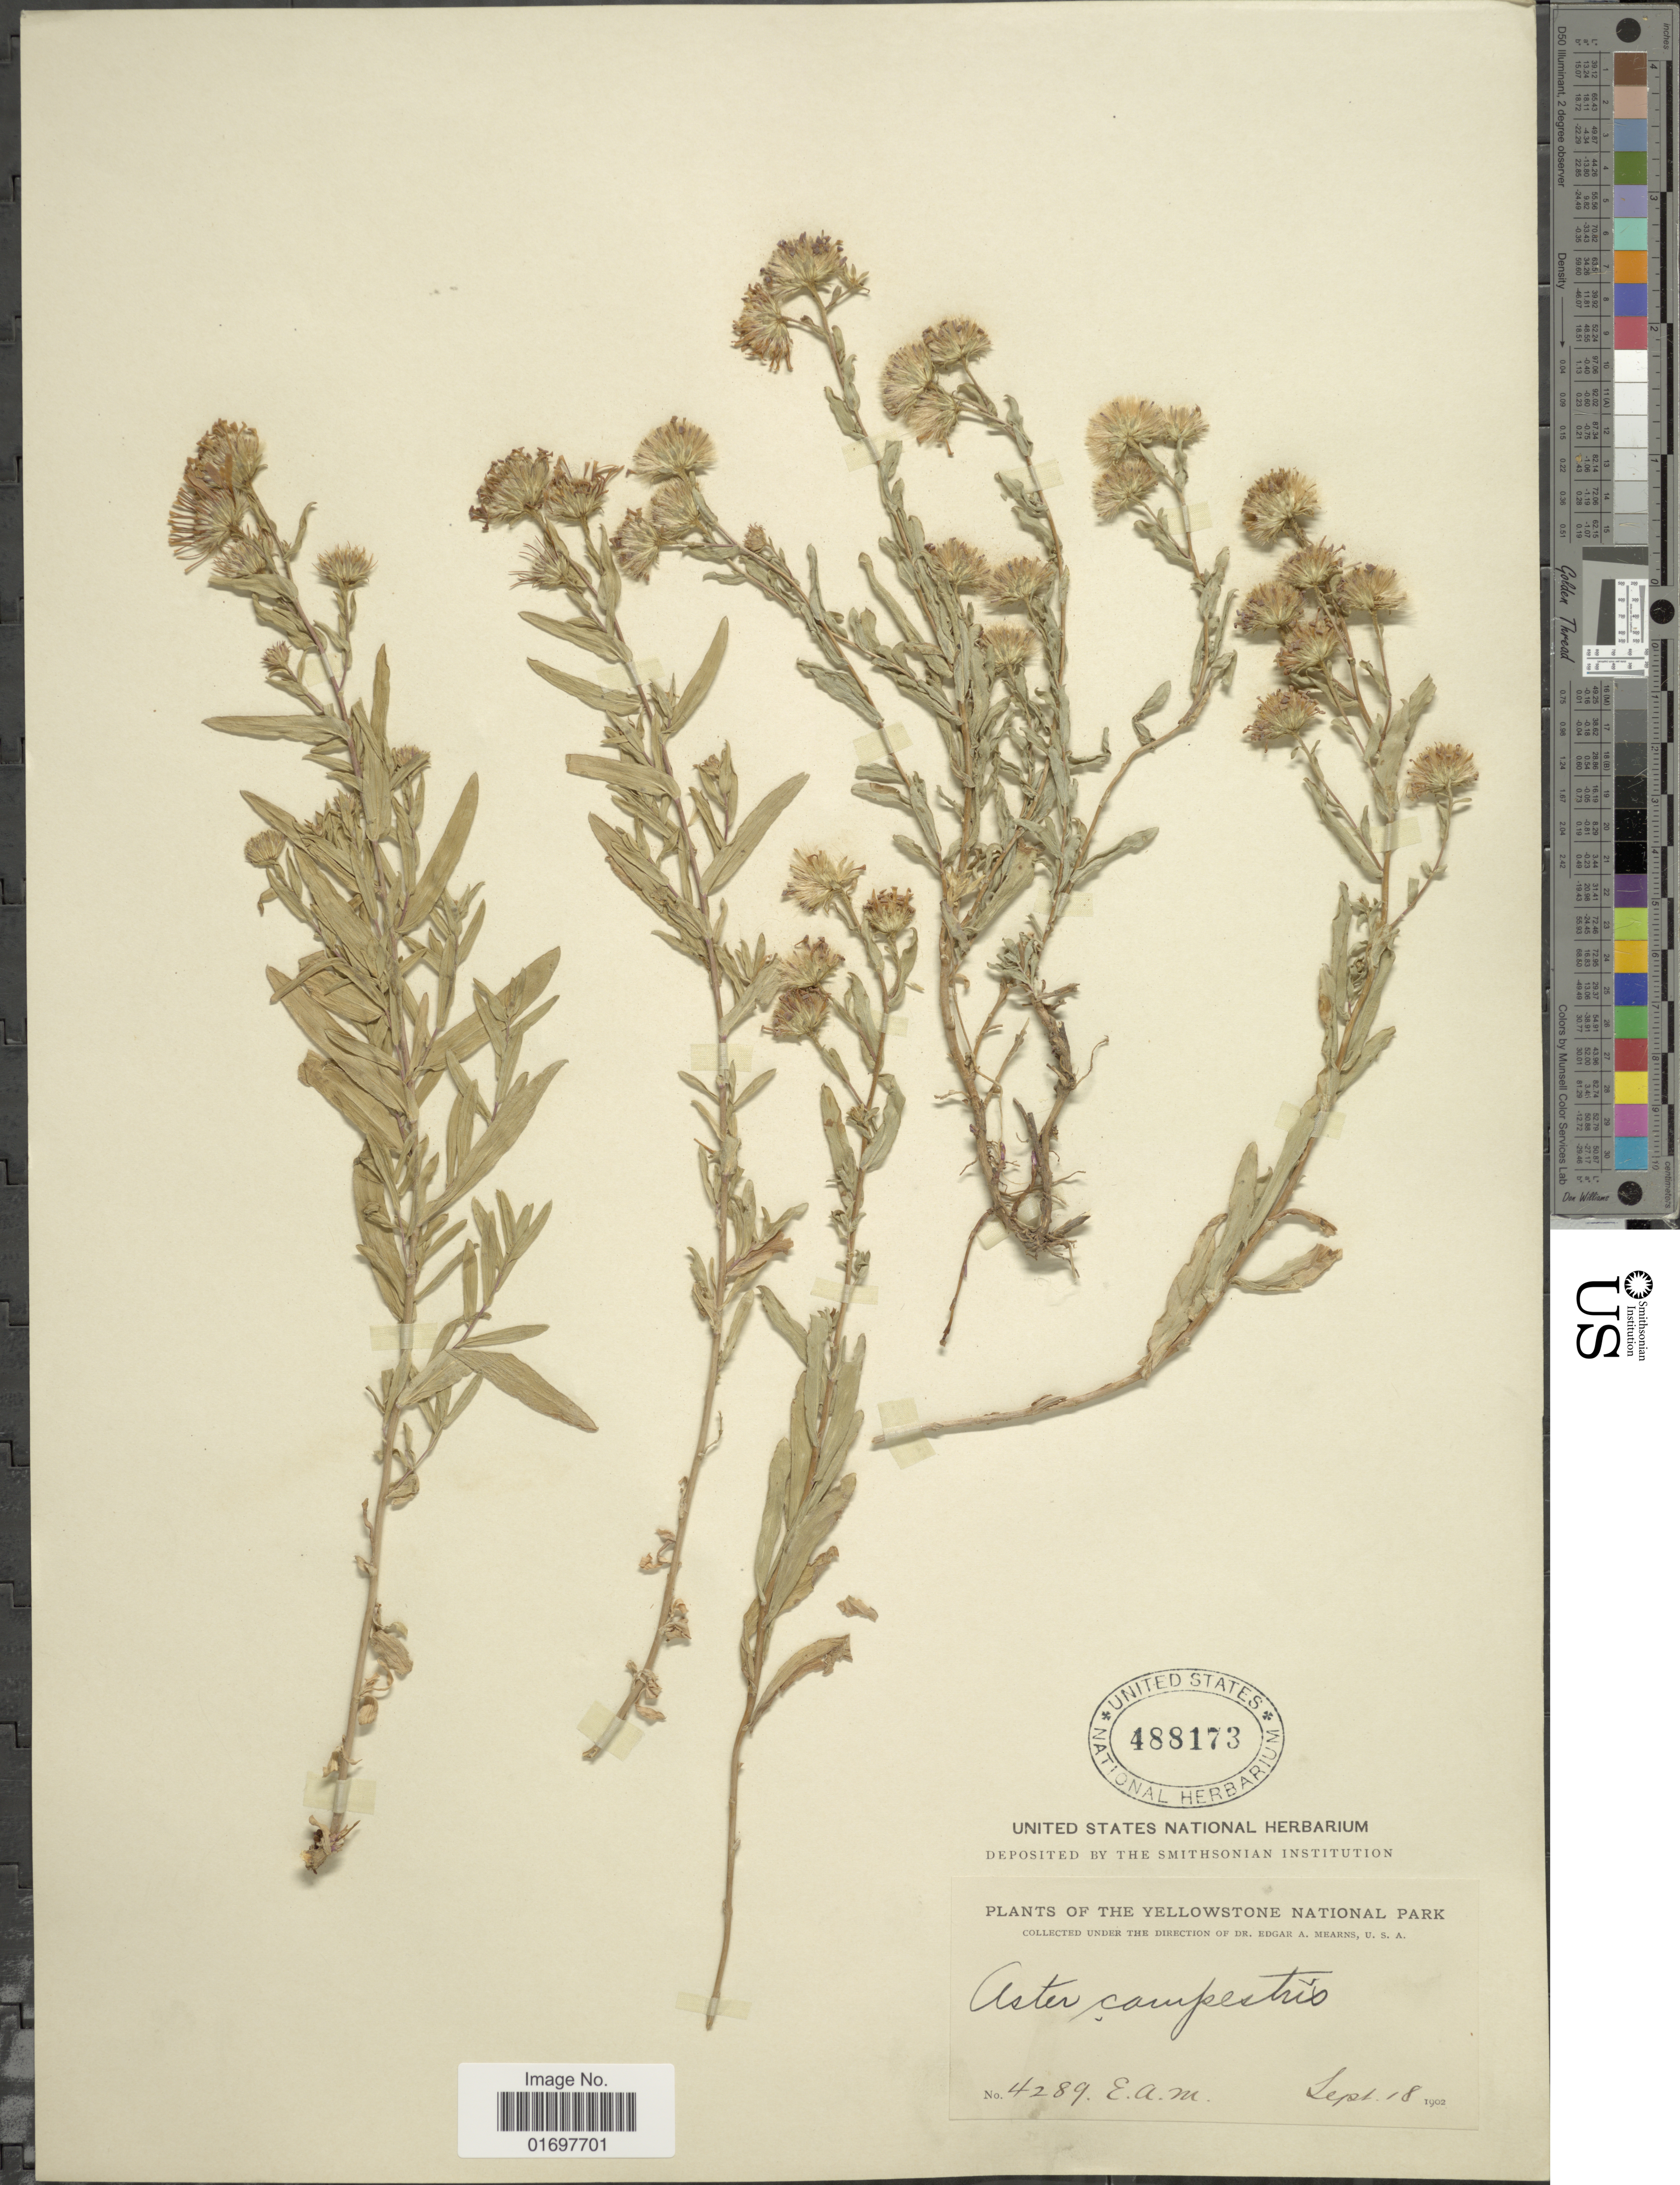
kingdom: Plantae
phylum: Tracheophyta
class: Magnoliopsida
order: Asterales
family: Asteraceae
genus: Symphyotrichum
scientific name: Symphyotrichum campestre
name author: (Nutt.) G.L. Nesom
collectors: E. A. Mearns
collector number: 4289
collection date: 1902-09-18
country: United States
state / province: Wyoming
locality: Yellowstone National Park.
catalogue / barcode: US 488173